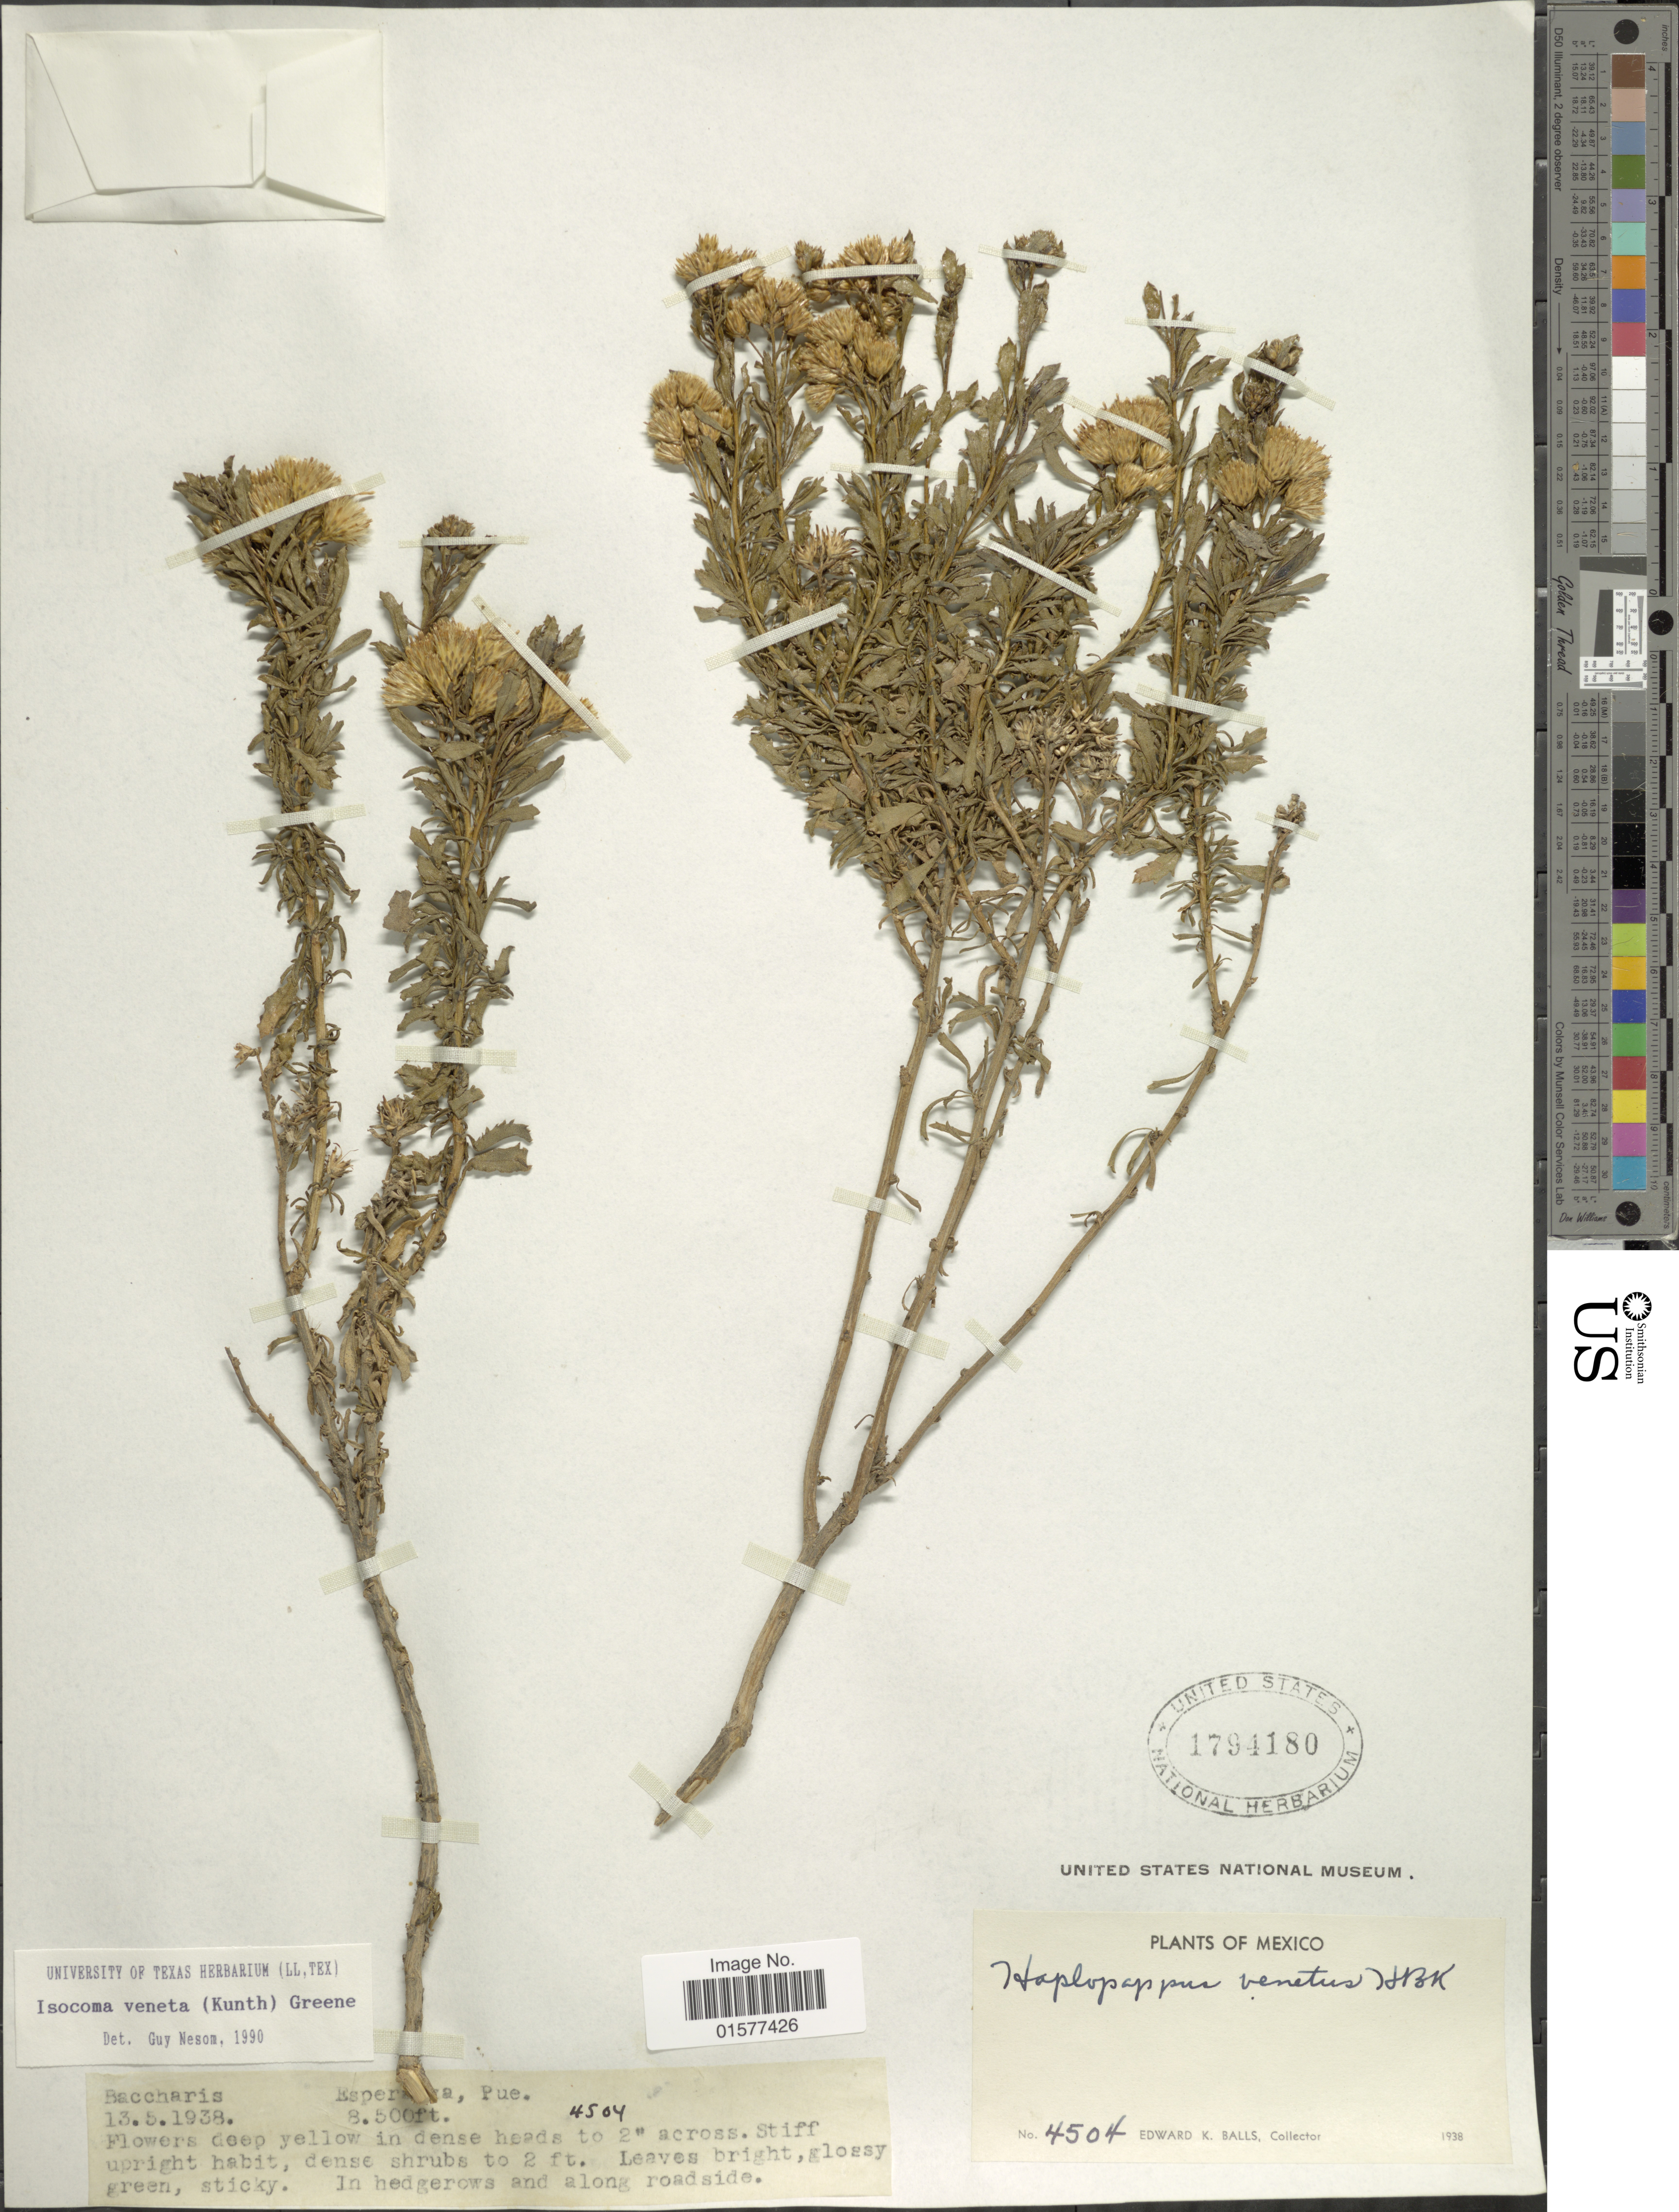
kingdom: Plantae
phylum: Tracheophyta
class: Magnoliopsida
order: Asterales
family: Asteraceae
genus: Isocoma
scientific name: Isocoma veneta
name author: (Kunth) Greene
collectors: E. K. Balls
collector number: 4504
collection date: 1938-05-13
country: Mexico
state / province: Puebla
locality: Esperanza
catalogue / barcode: US 1794180